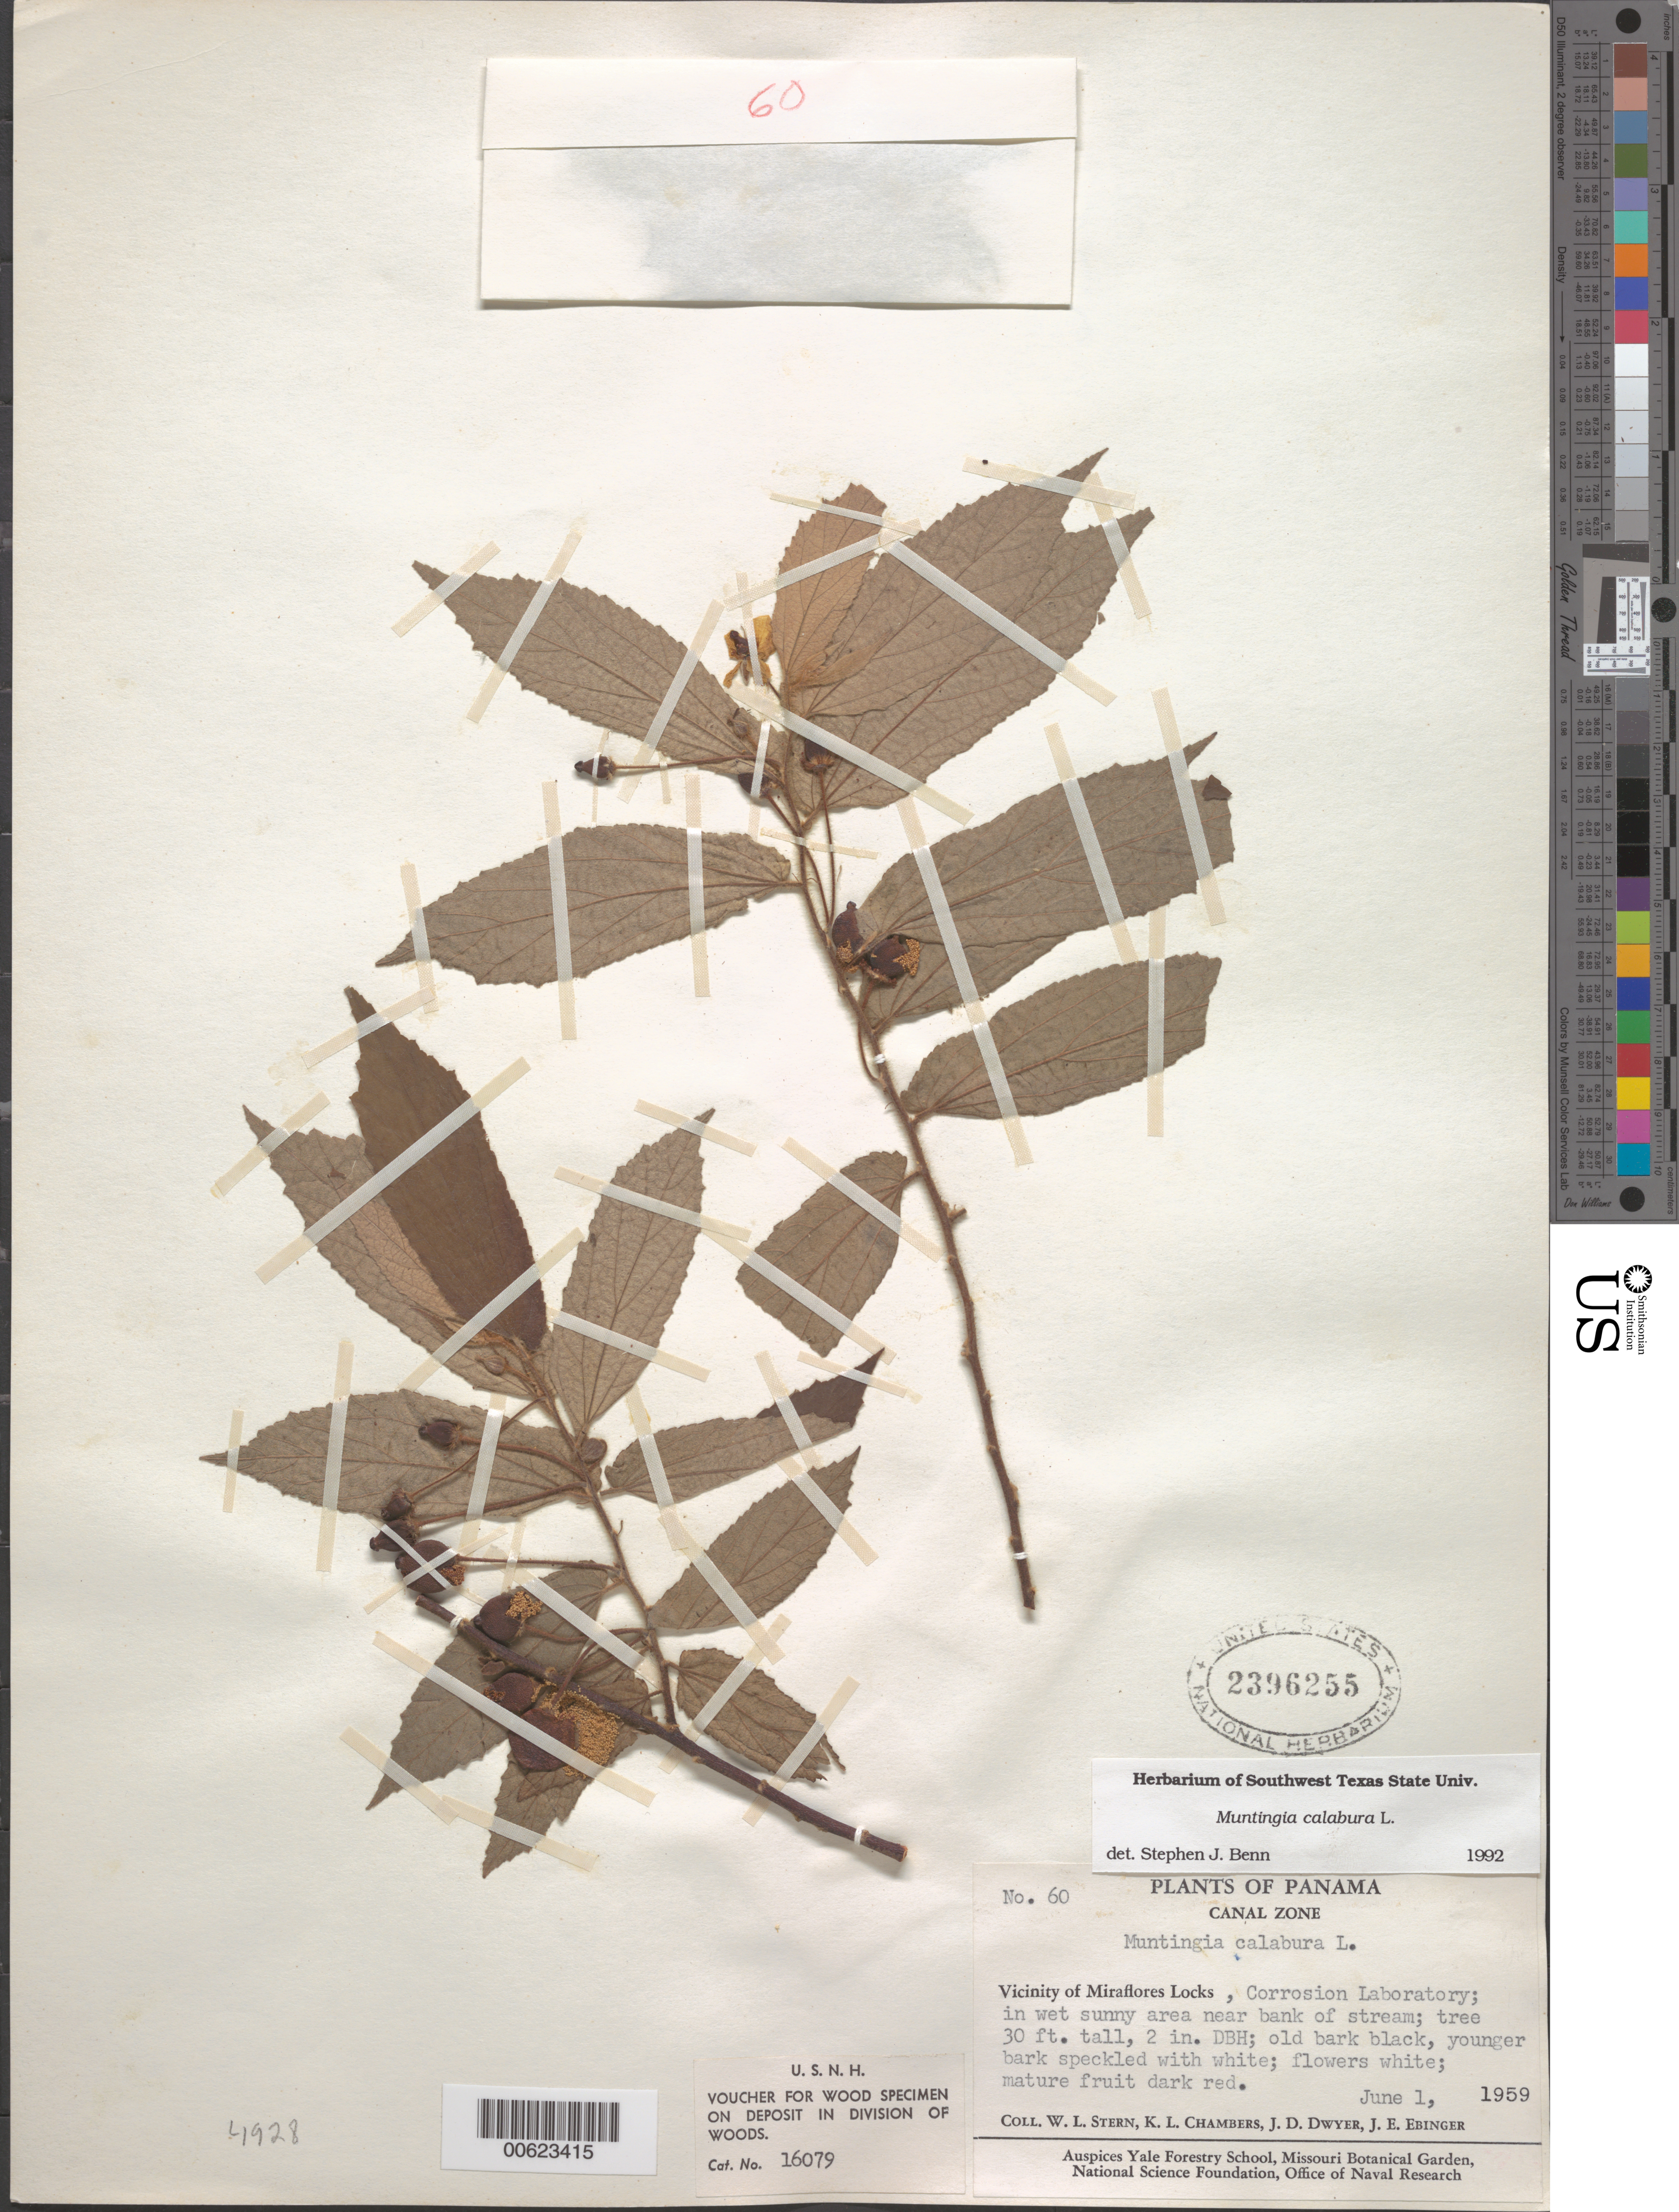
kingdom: Plantae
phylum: Tracheophyta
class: Magnoliopsida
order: Malvales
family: Muntingiaceae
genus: Muntingia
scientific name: Muntingia calabura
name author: L.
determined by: Benn, S. J.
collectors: W. L. Stern, K. L. Chambers, J. D. Dwyer & J. Ebinger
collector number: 60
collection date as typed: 01 Jun 1959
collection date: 1959-06-01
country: Panama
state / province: Panamá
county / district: Canal Zone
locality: Vicinity of Miraflores Locks, Corrosion Laboratory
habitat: Wet sunny area near bank of stream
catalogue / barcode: US 2396255